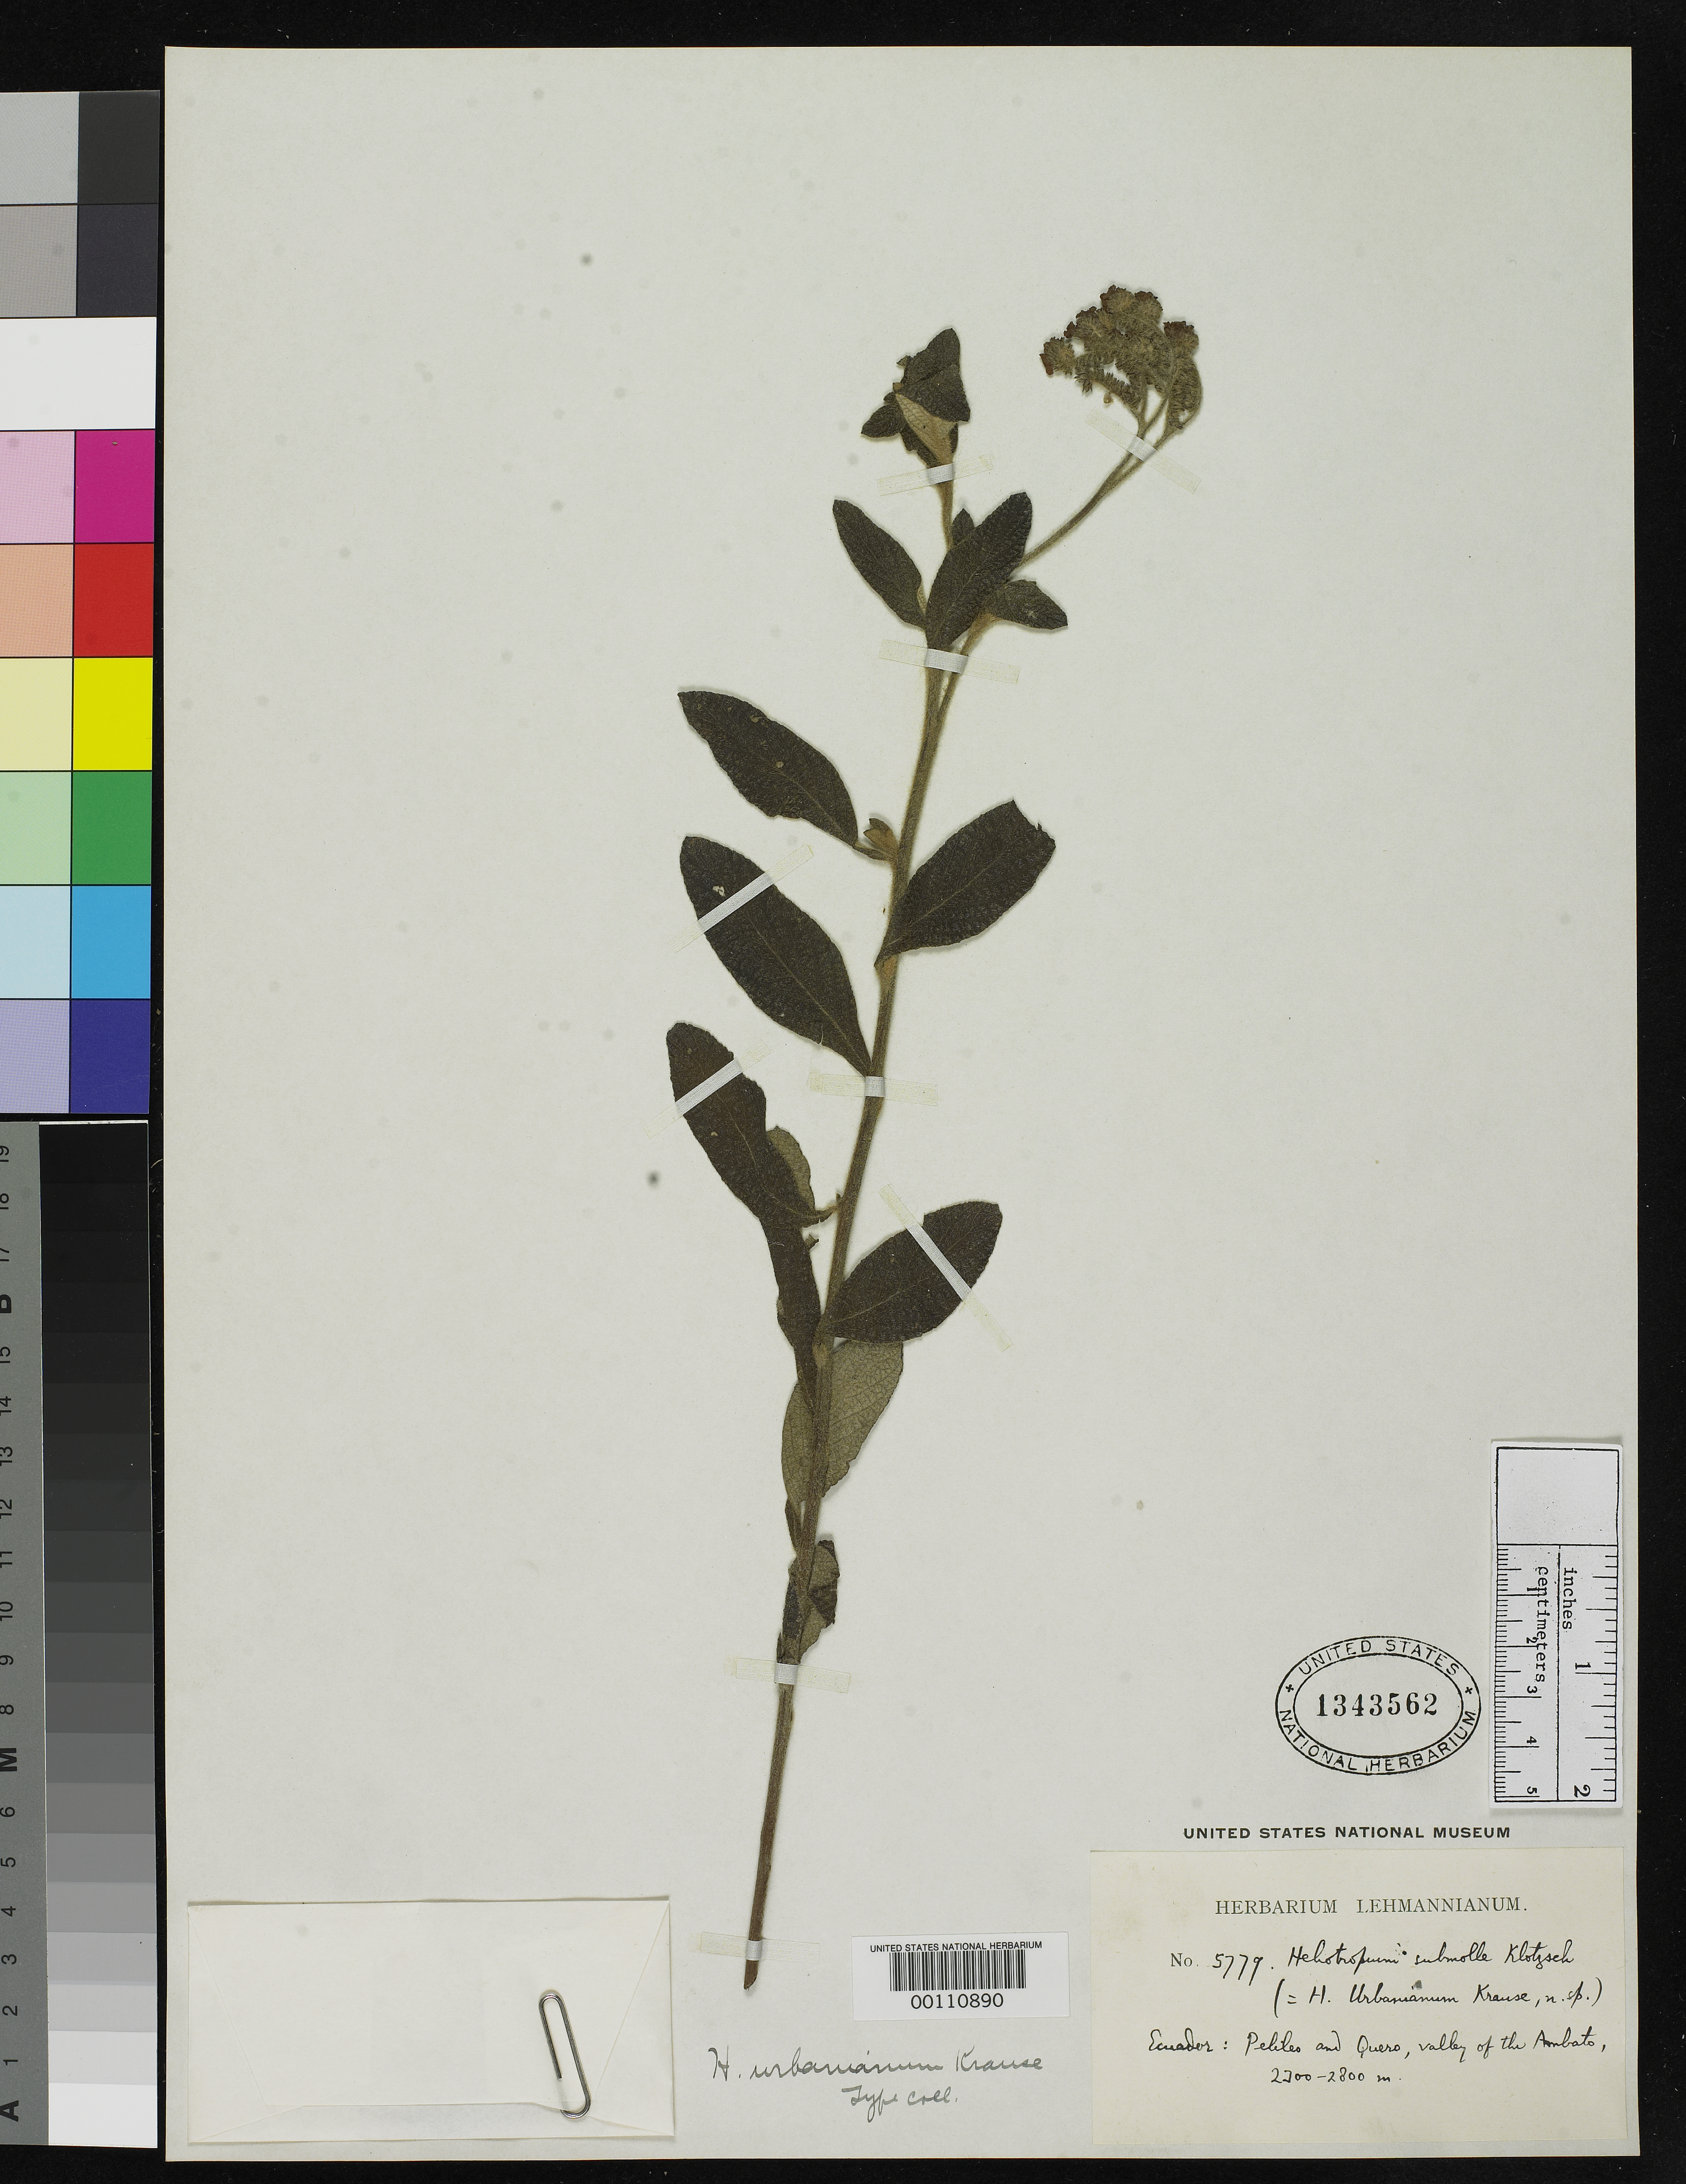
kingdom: Plantae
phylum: Tracheophyta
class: Magnoliopsida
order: Boraginales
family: Heliotropiaceae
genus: Heliotropium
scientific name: Heliotropium urbanianum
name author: K. Krause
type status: Isotype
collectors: F. C. Lehmann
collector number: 5779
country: Ecuador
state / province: Tungurahua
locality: Pulilio & Quero, Valley of Ambato.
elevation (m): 2300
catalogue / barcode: US 1343562